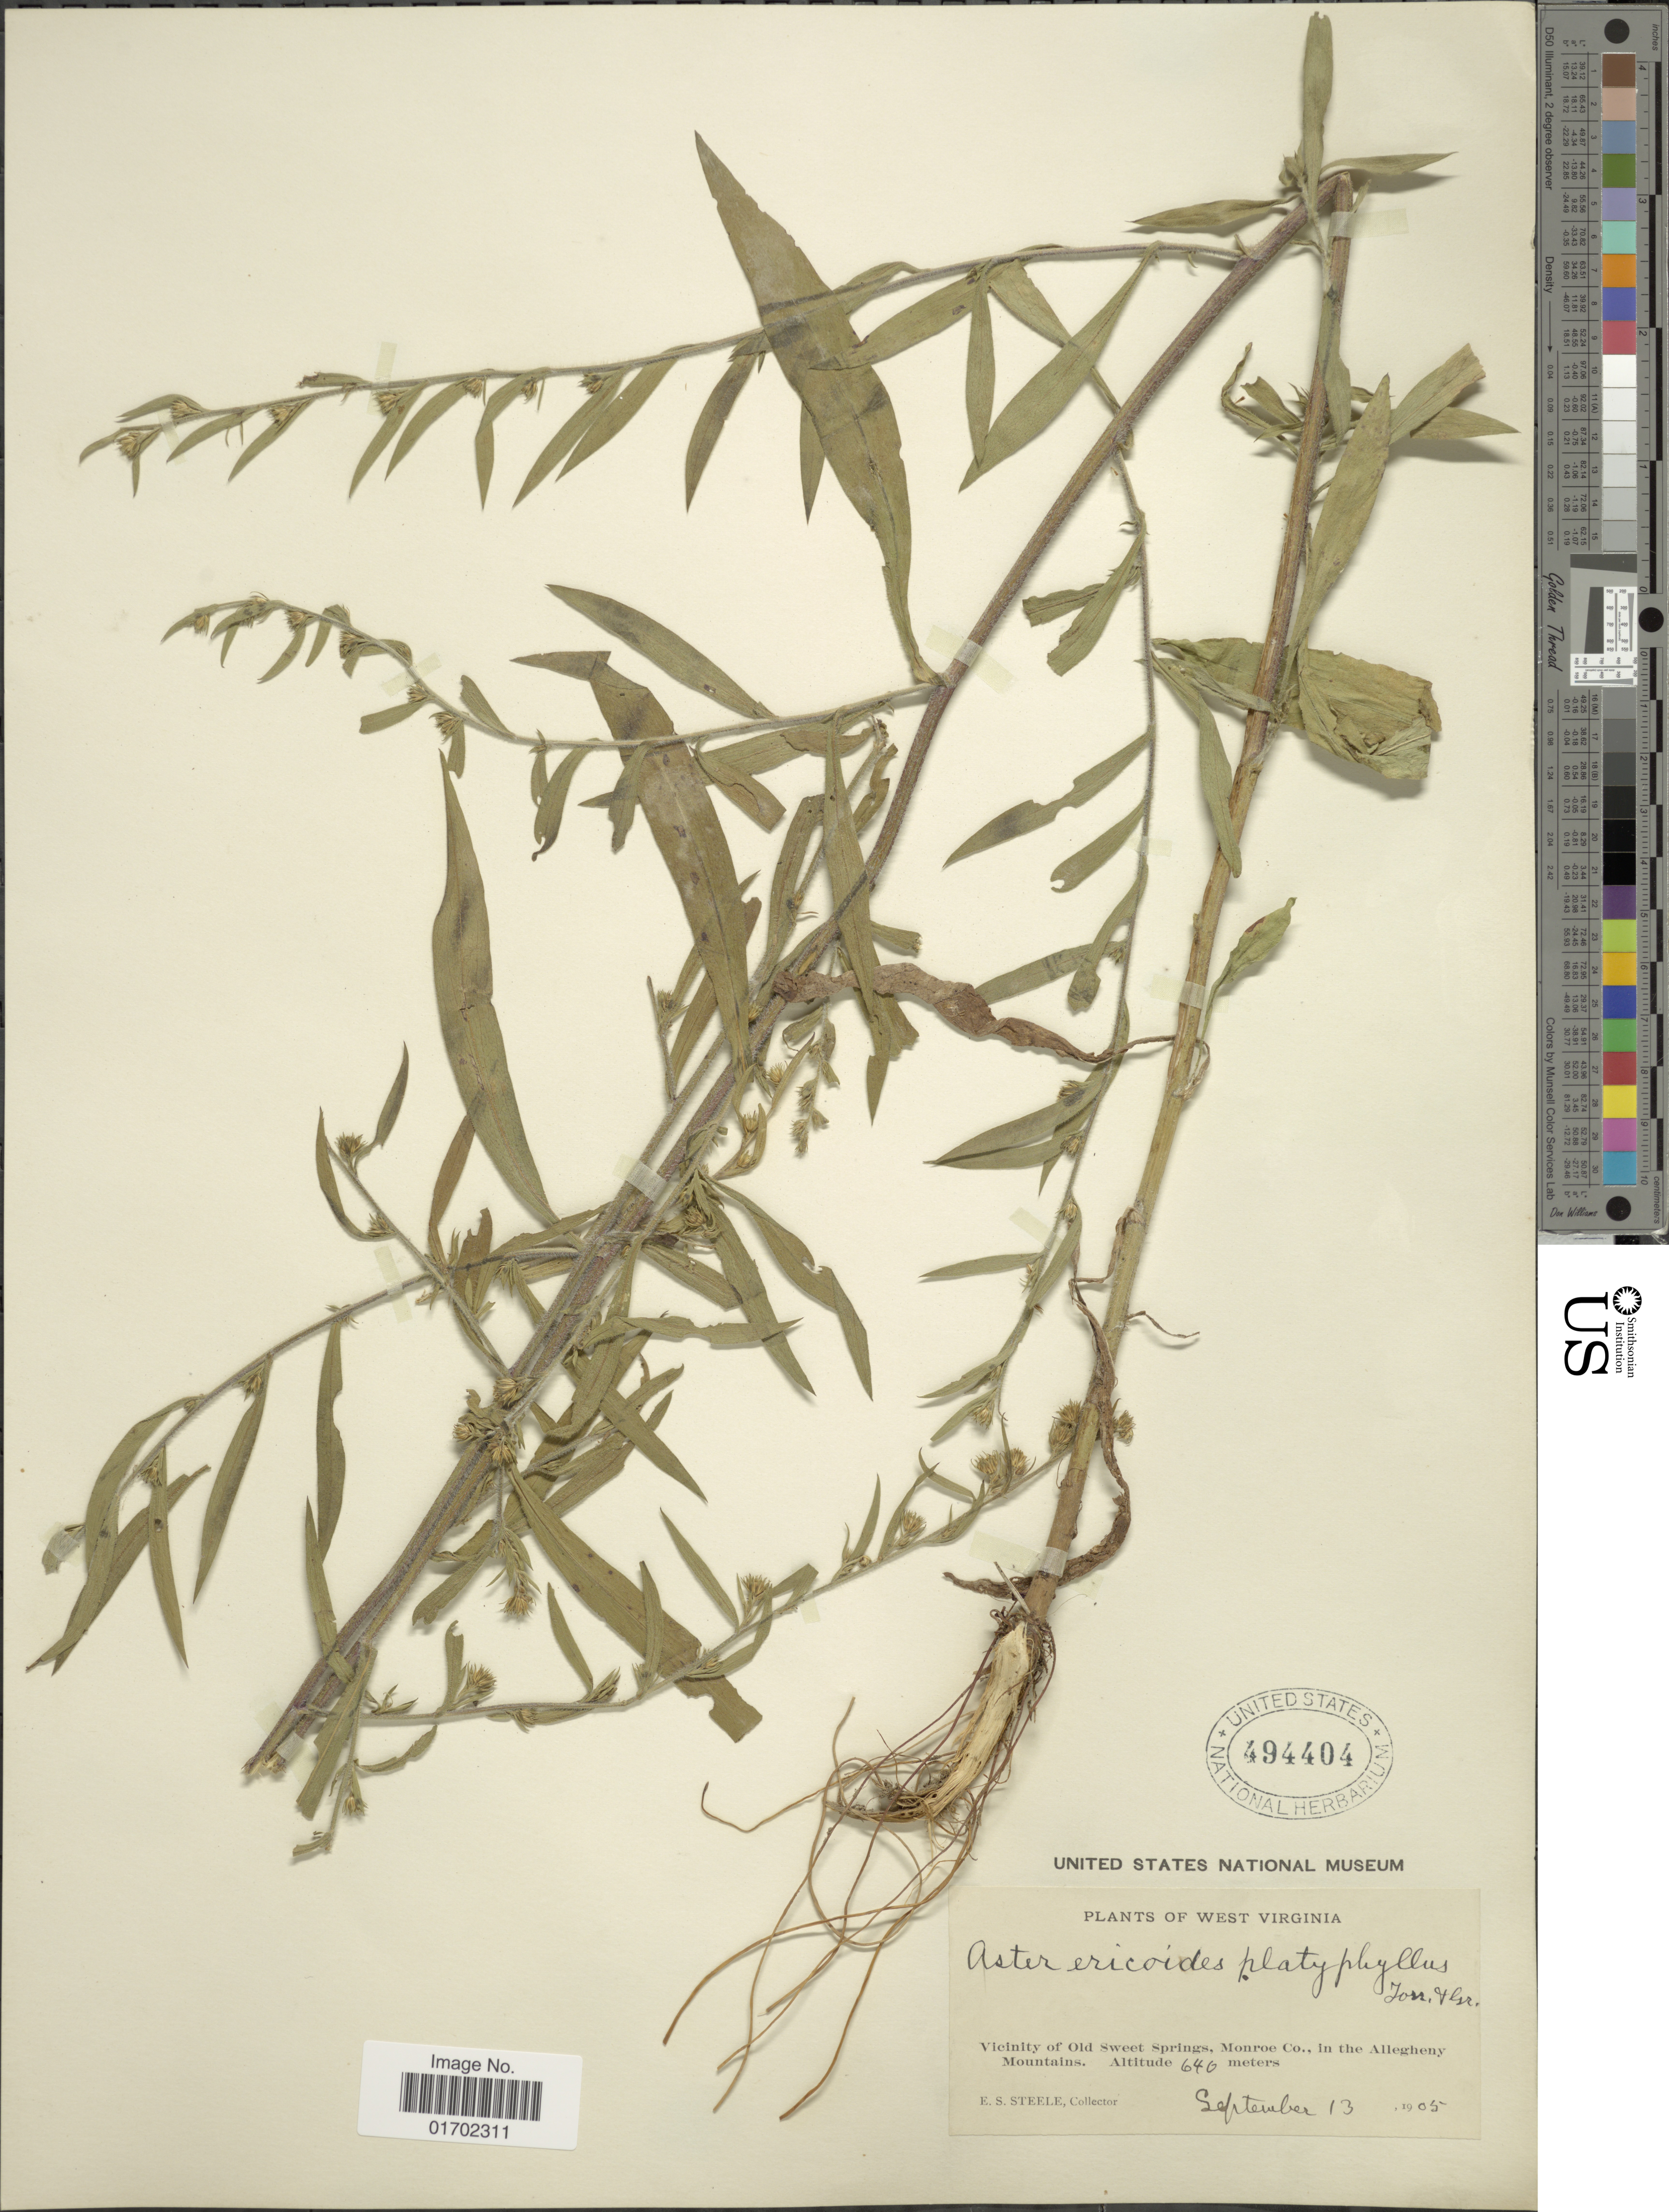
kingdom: Plantae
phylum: Tracheophyta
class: Magnoliopsida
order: Asterales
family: Asteraceae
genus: Symphyotrichum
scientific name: Symphyotrichum pilosum var. pilosum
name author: (Willd.) G.L. Nesom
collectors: E. Steele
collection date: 1905-09-13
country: United States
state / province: West Virginia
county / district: Monroe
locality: Vicinity of Old Sweet Springs, Monroe Co., in the Allegheny Mountains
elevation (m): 640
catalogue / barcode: US 494404